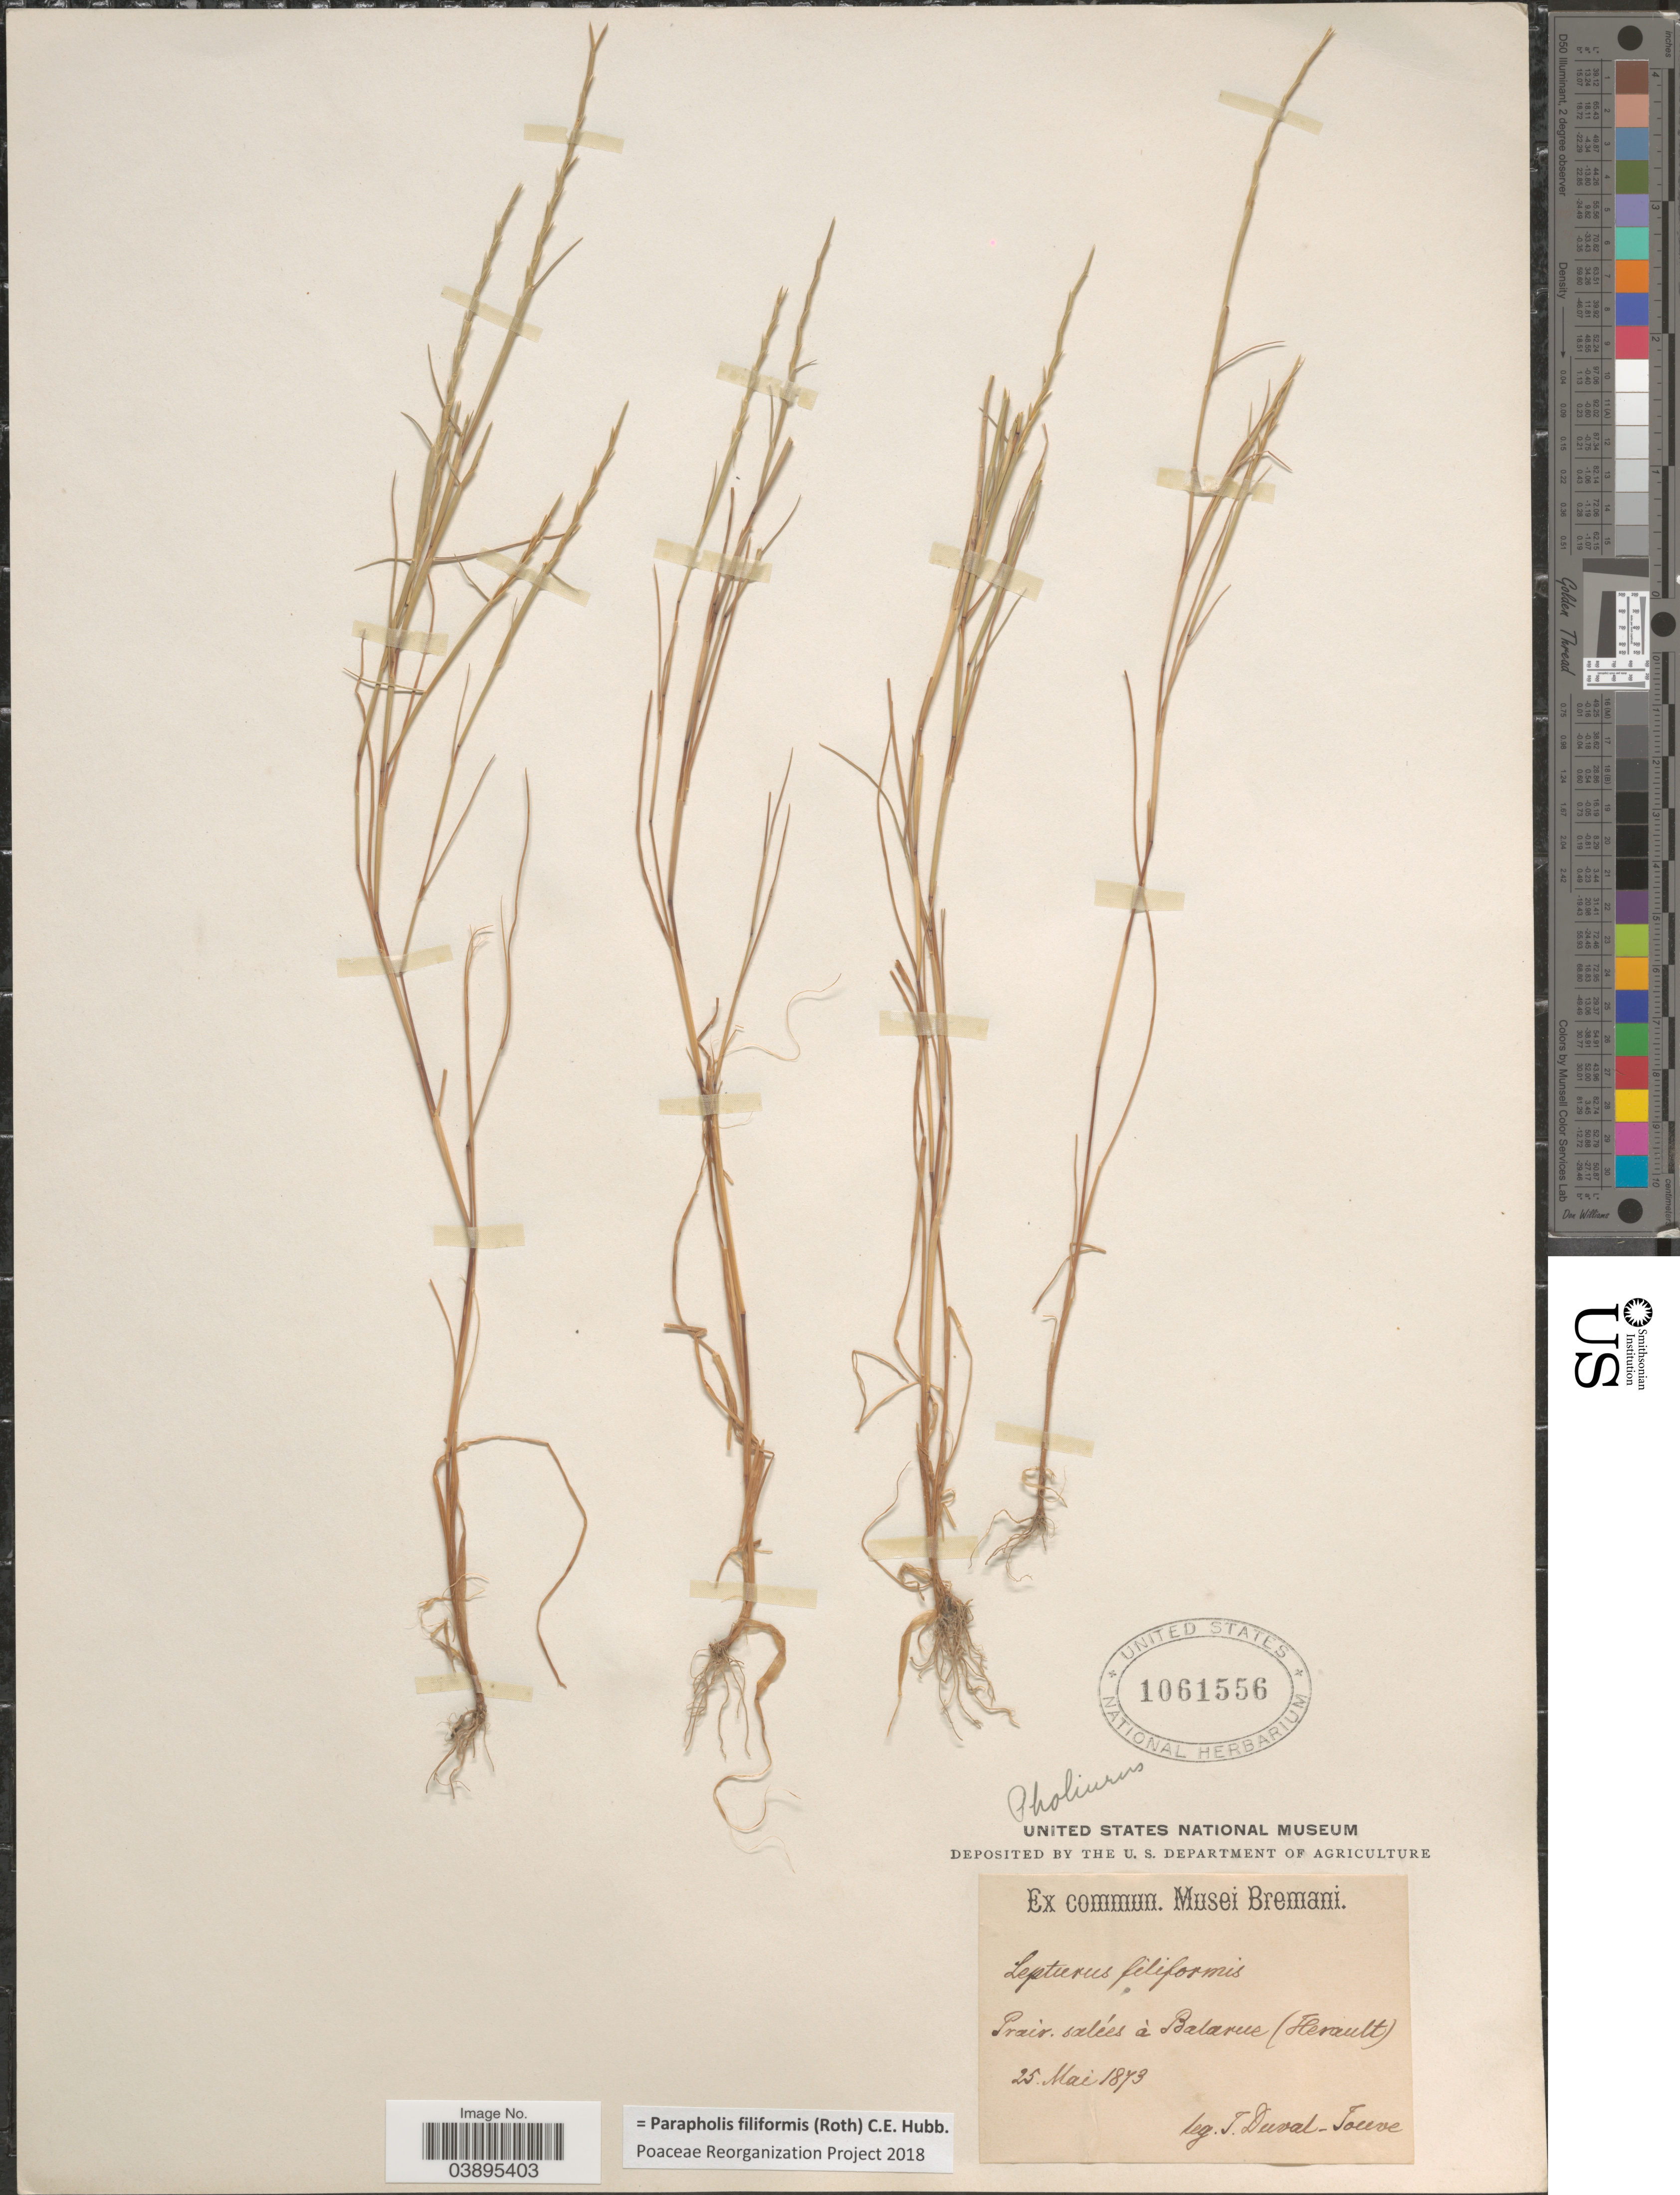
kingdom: Plantae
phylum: Tracheophyta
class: Liliopsida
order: Poales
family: Poaceae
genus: Parapholis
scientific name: Parapholis filiformis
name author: (Roth) C.E. Hubb.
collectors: J. Duval-Jouve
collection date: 1873-05-25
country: France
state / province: Occitanie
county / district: Hérault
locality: Prair. salées à Balarus (Herault).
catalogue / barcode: US 1061556